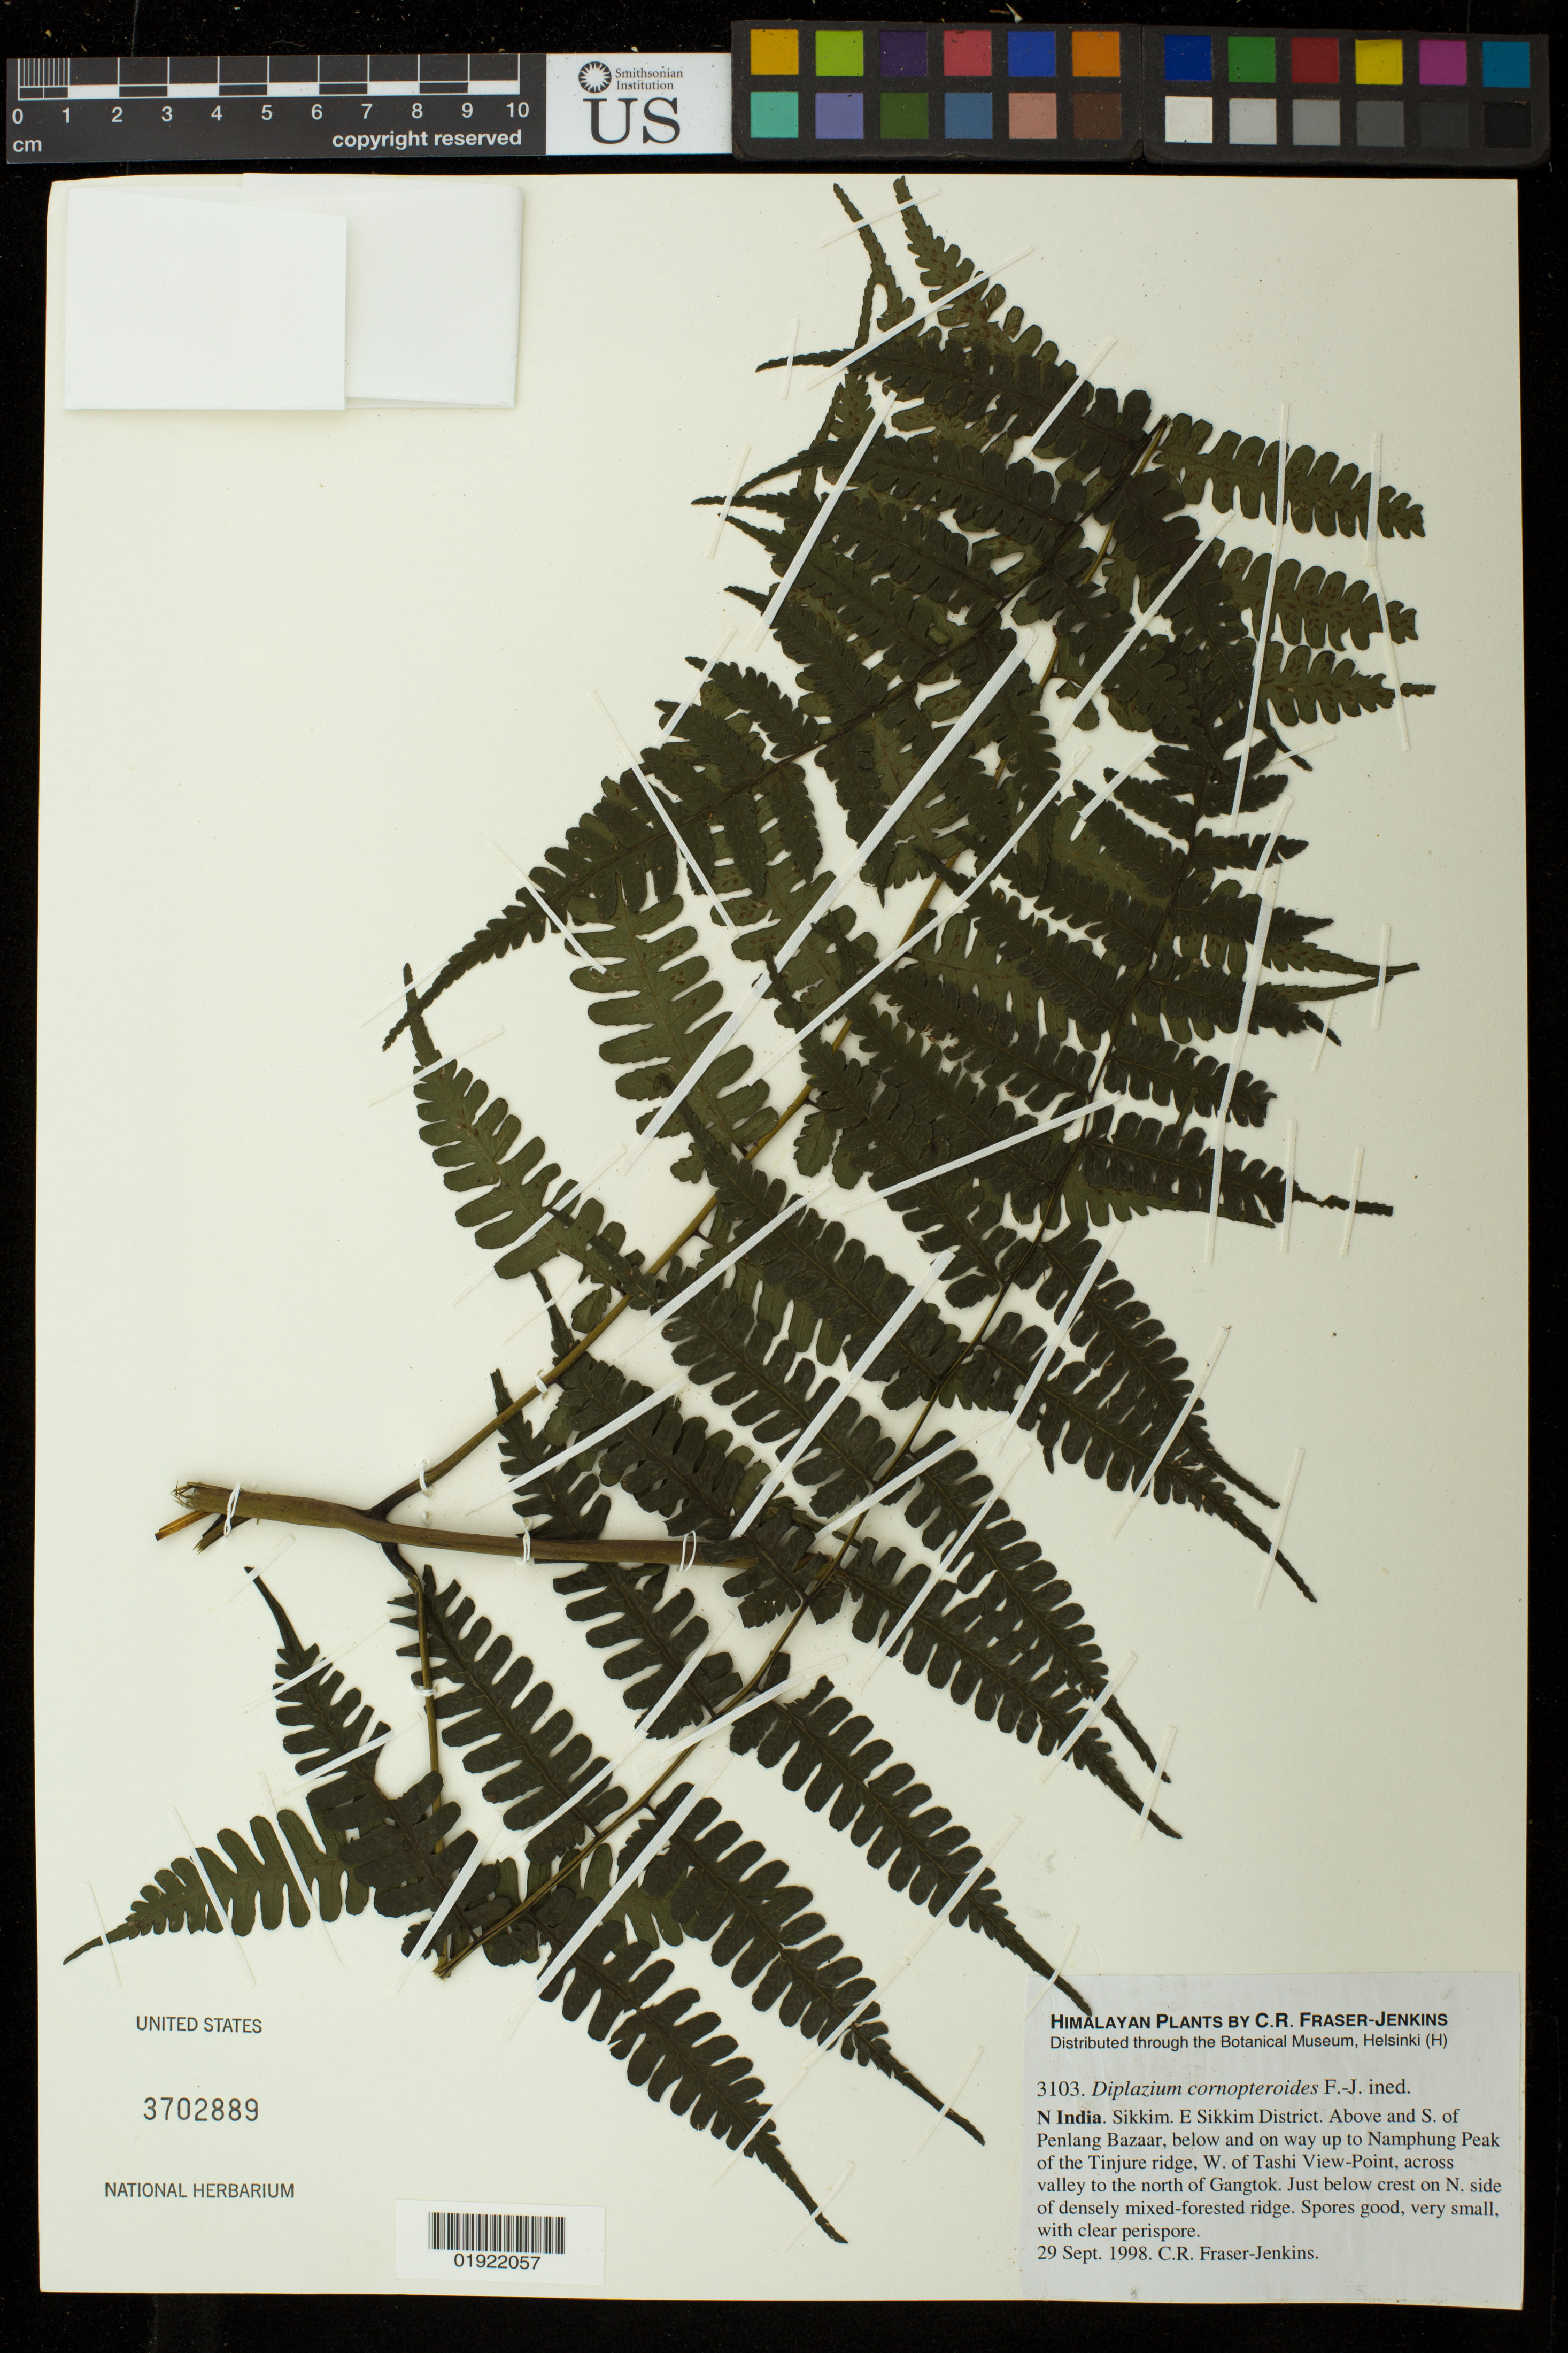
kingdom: Plantae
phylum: Tracheophyta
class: Polypodiopsida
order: Polypodiales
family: Athyriaceae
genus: Diplazium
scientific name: Diplazium cornopteroides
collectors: C. R. Fraser-Jenkins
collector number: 3103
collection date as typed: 29 Sept. 1998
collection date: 1998-09-29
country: India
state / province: Sikkim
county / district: East Sikkim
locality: Above and S. of Penlang Bazaar, below and on way up to Namphung Peak of the Tinjure ridge, W. of Tashi View-Point, across valley to the north of Gangtok. Just below crest on N. side of densely mixed-forested ridge.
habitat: densley mixed-forested ridge.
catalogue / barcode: US 3702889